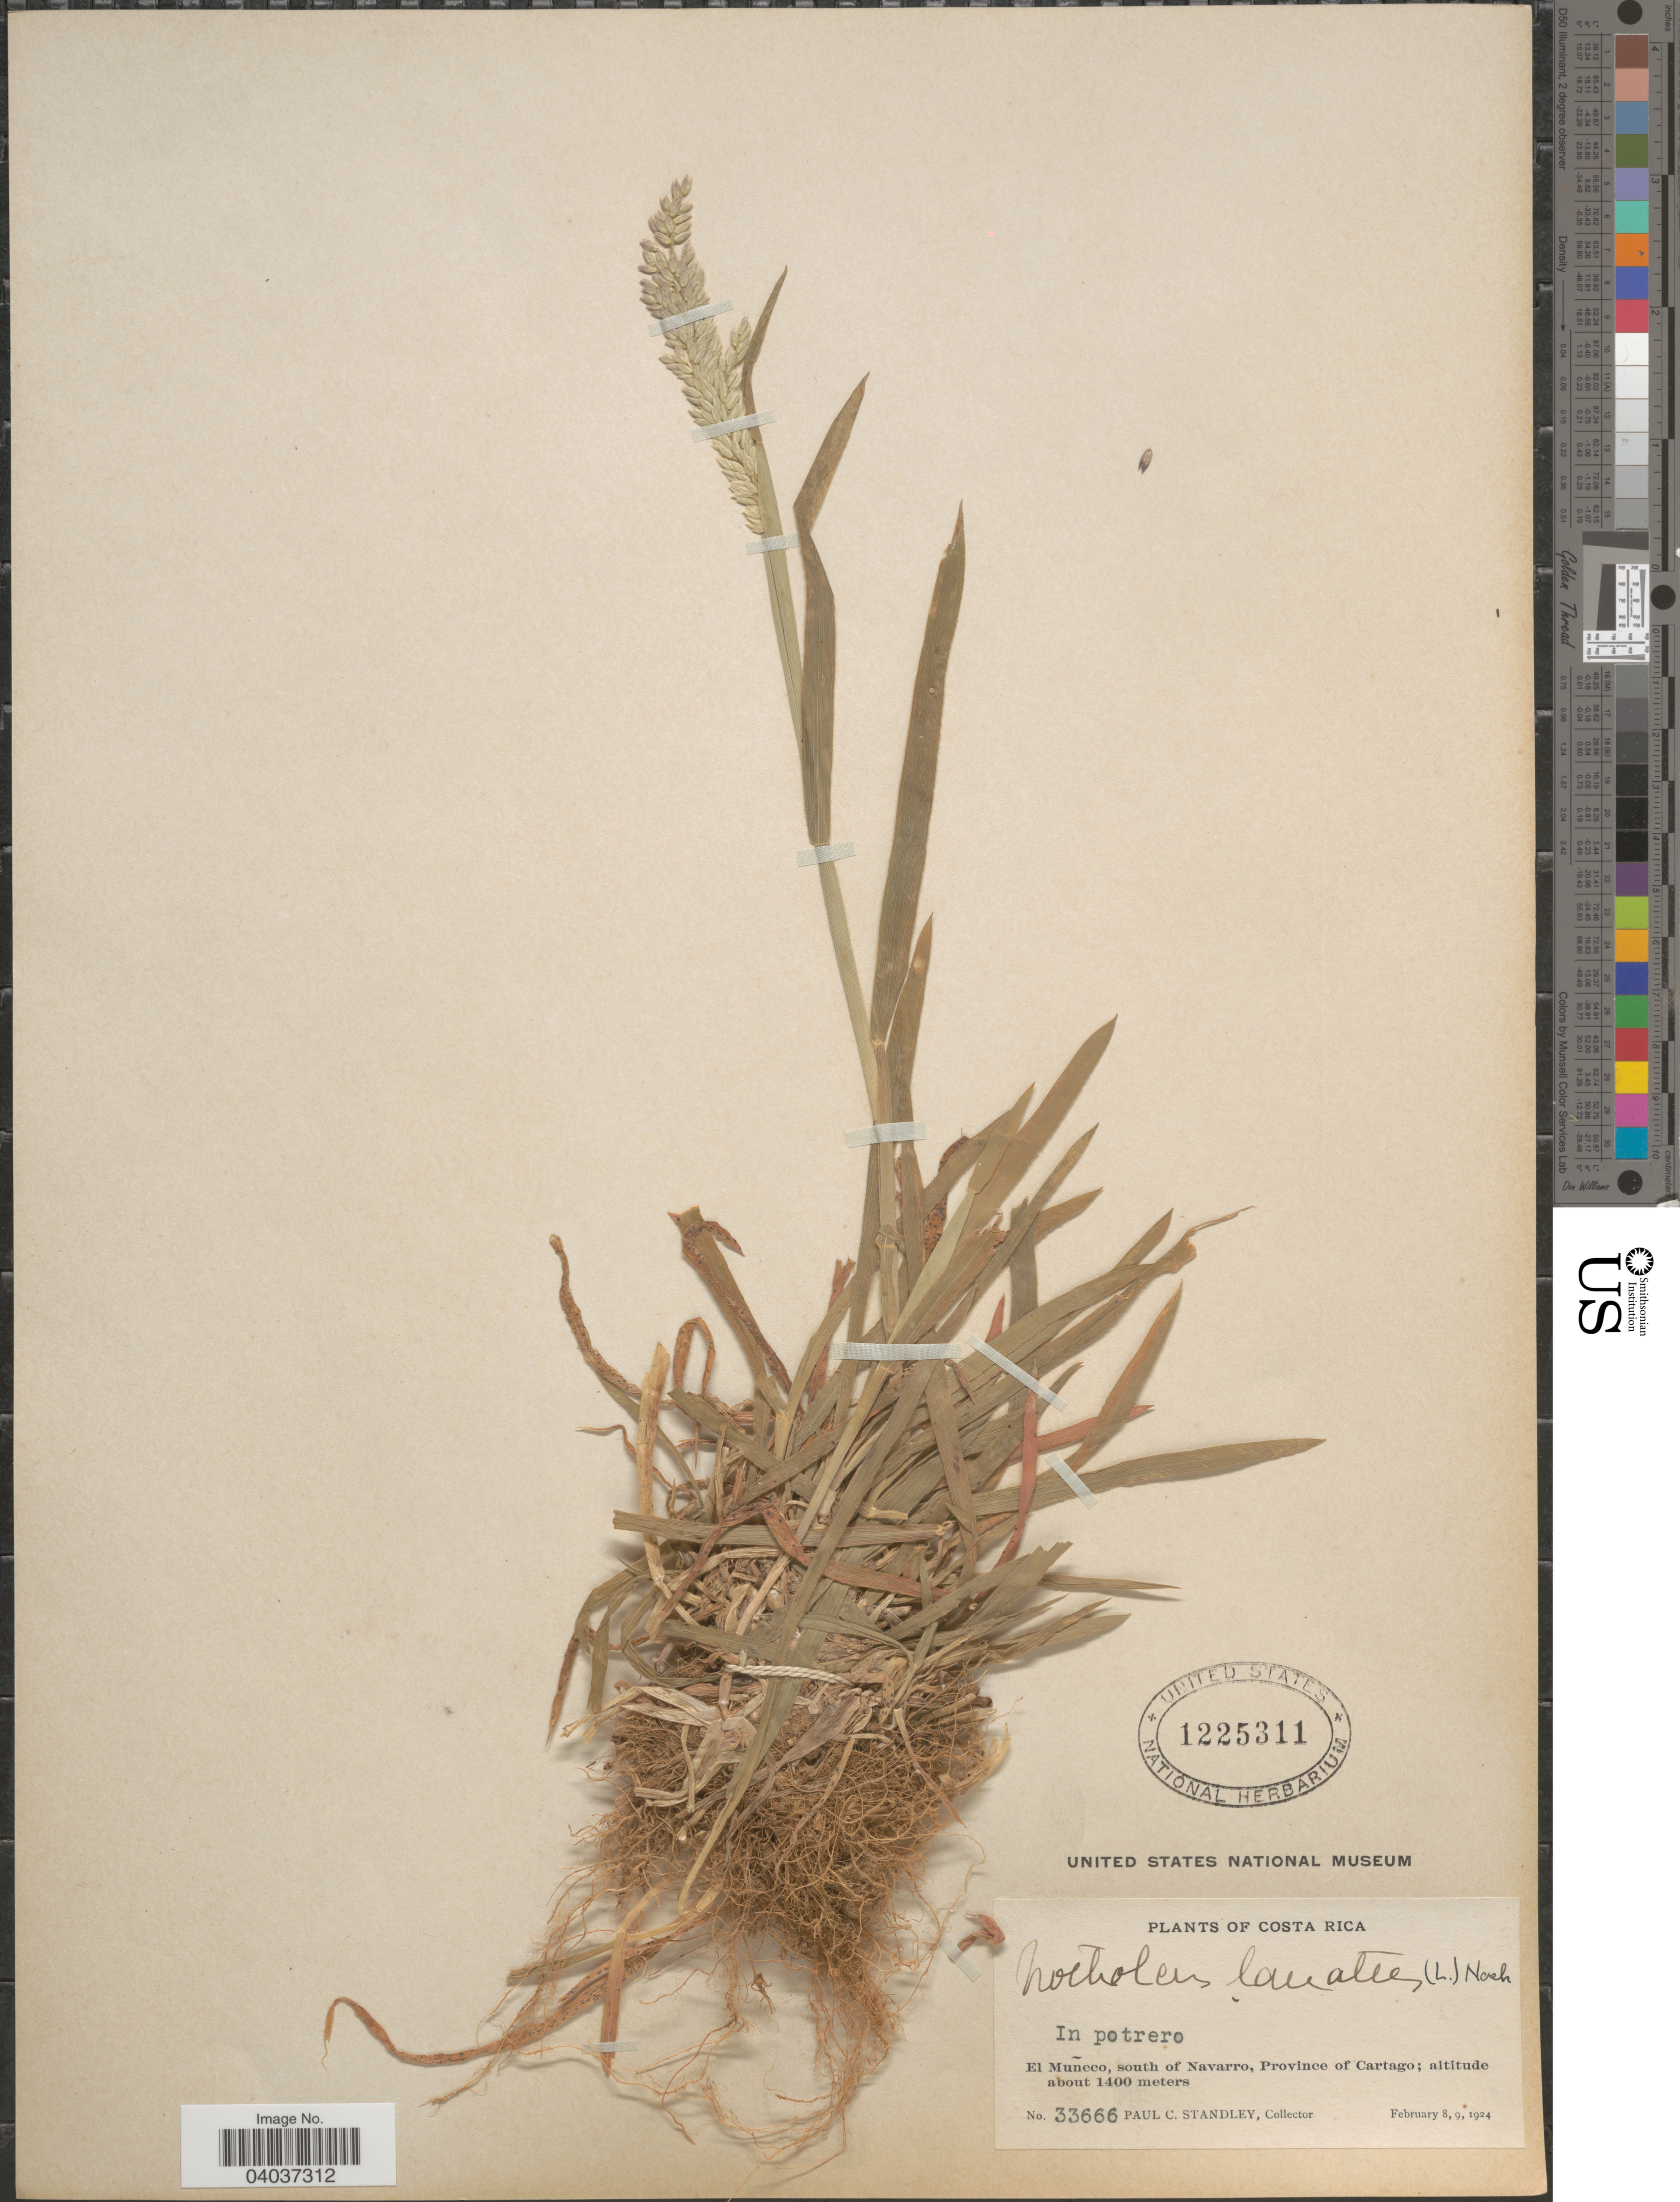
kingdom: Plantae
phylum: Tracheophyta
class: Liliopsida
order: Poales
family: Poaceae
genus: Holcus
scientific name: Holcus lanatus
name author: L.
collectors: P. C. Standley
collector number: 33666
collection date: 1924-02-08/1924-02-09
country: Costa Rica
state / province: Cartago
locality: El Muñeco, south of Navarro.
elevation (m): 1400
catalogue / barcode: US 1225311